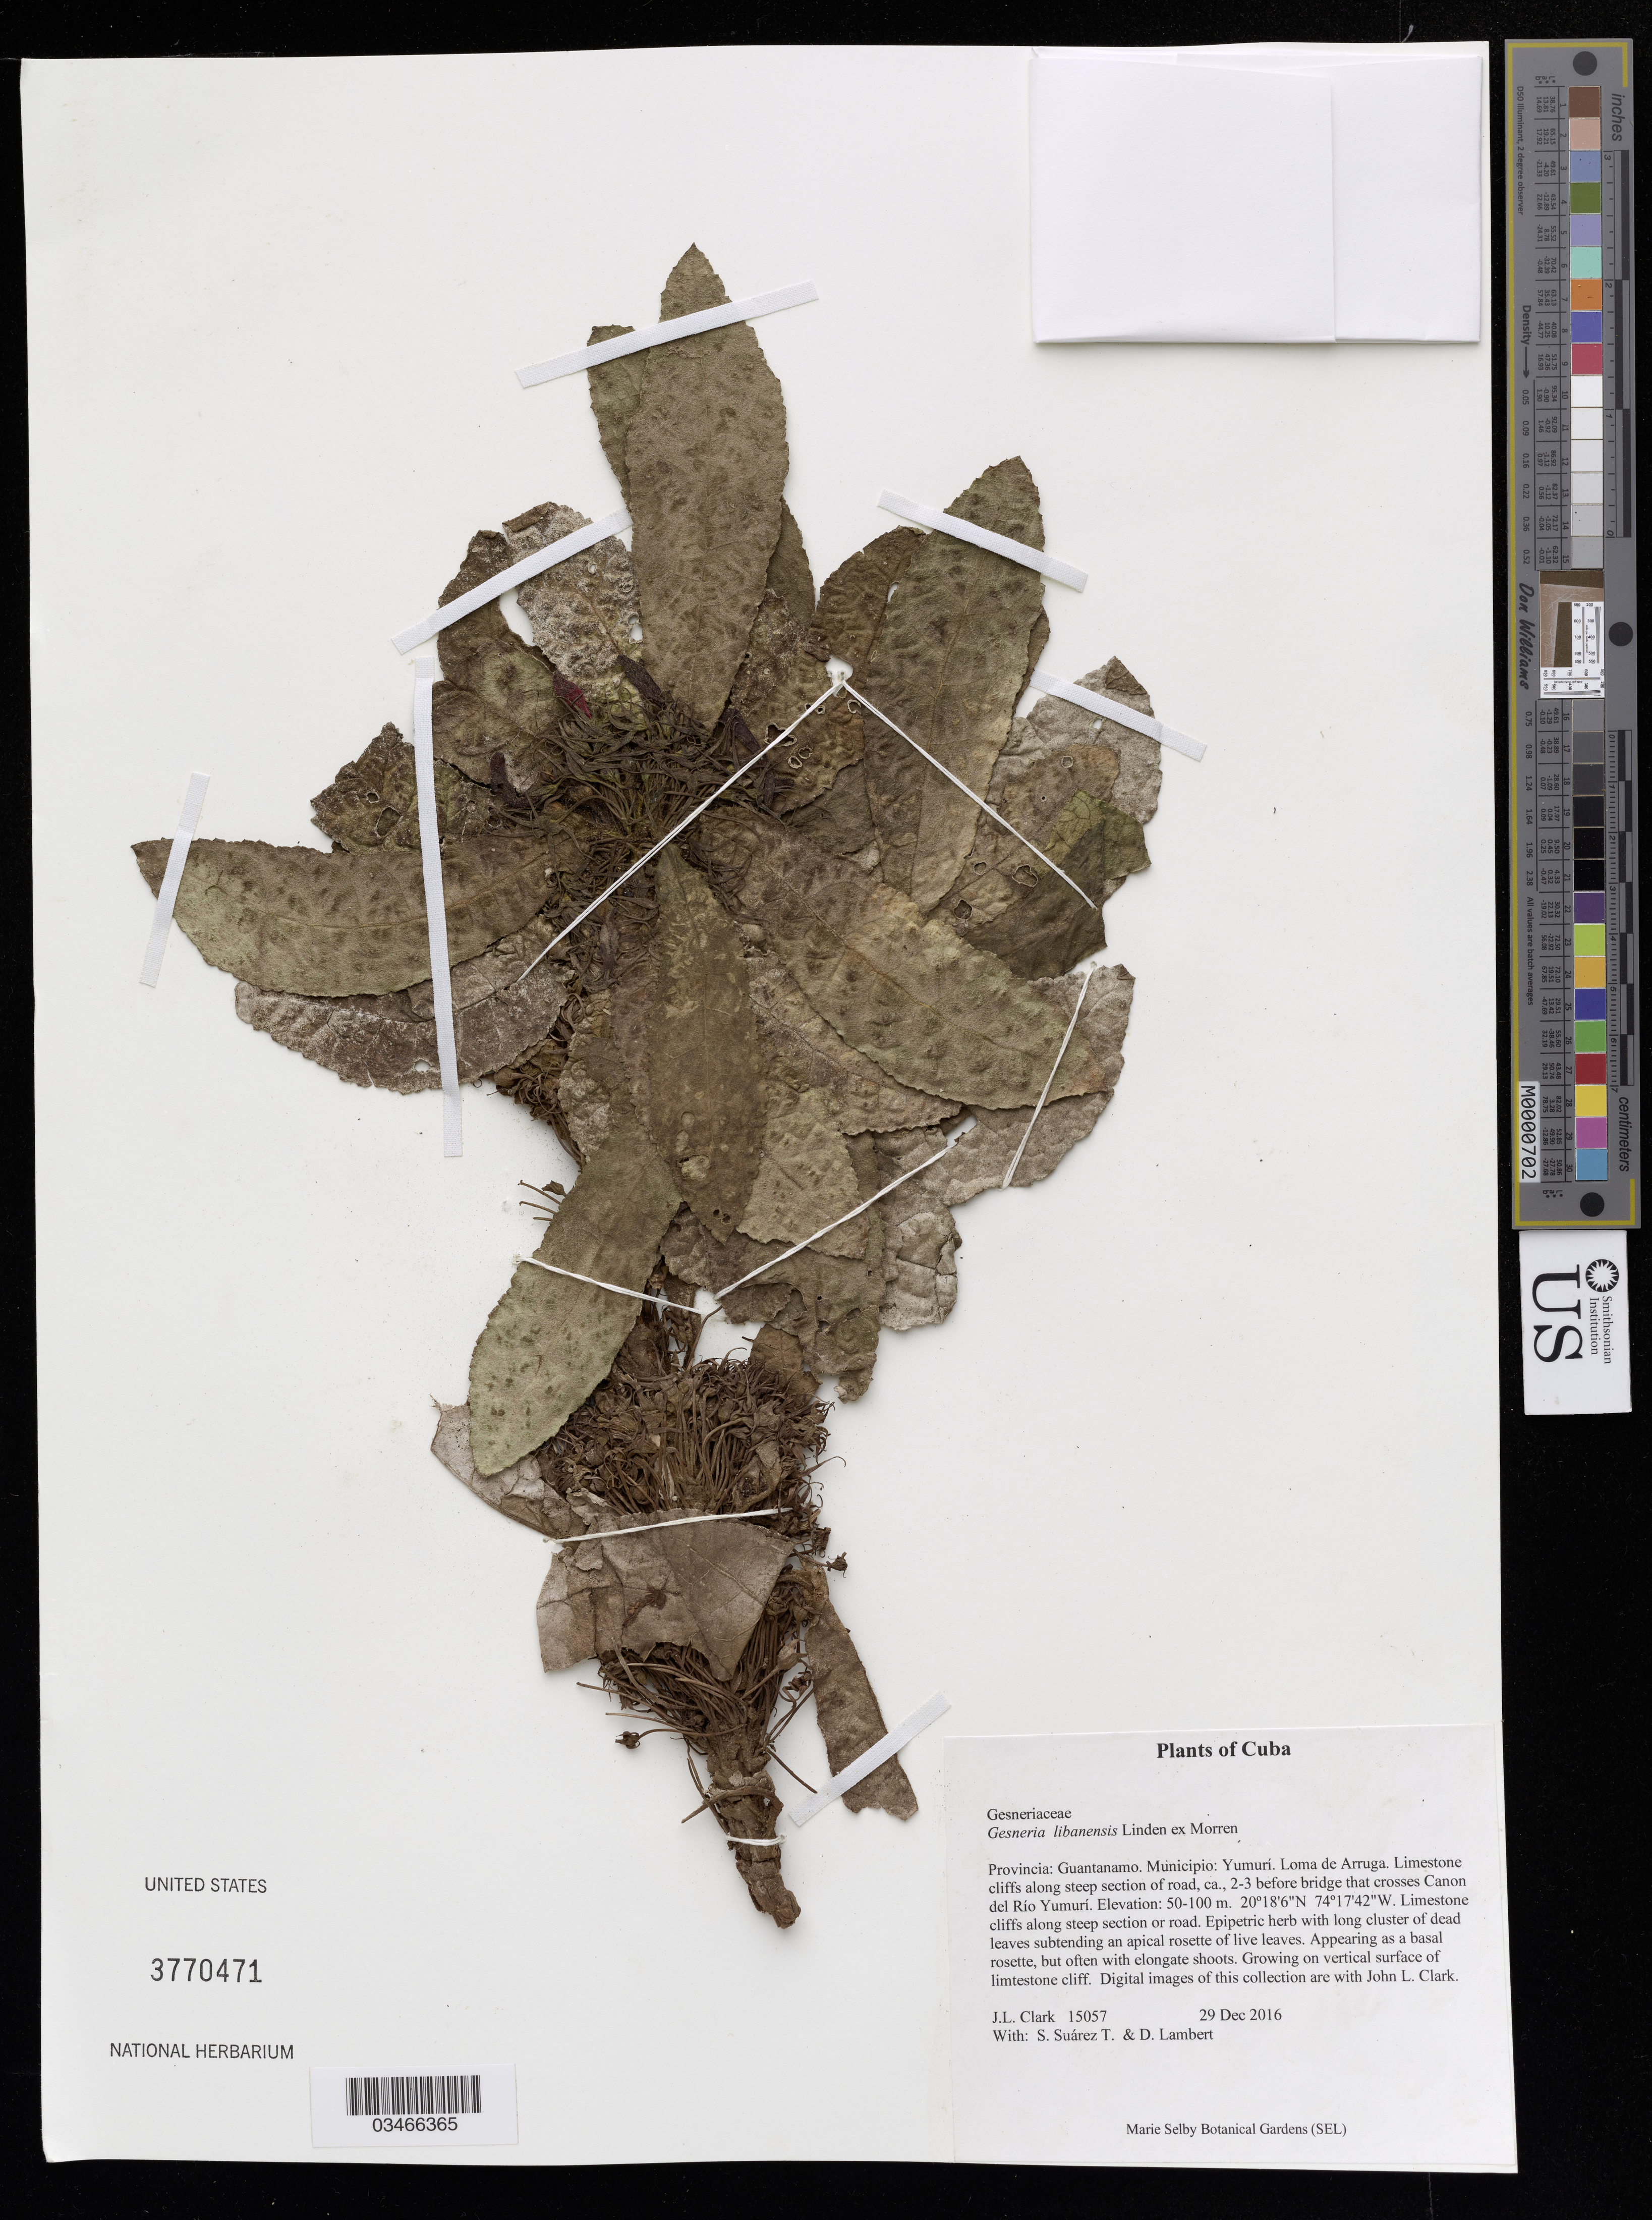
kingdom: Plantae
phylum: Tracheophyta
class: Magnoliopsida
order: Lamiales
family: Gesneriaceae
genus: Gesneria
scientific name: Gesneria libanensis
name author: Linden ex C. Morren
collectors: J. Clark, S. Suárez & D. Lambert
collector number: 3770471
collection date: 2016-12-29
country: Cuba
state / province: Guantánamo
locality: Municipio: Yumurí. Loma de Arruga. Limestone cliffs along steep section of road, ca., 2-3 before bridge that crosses Canon del Río Yumurí.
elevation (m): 50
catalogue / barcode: US 3770471